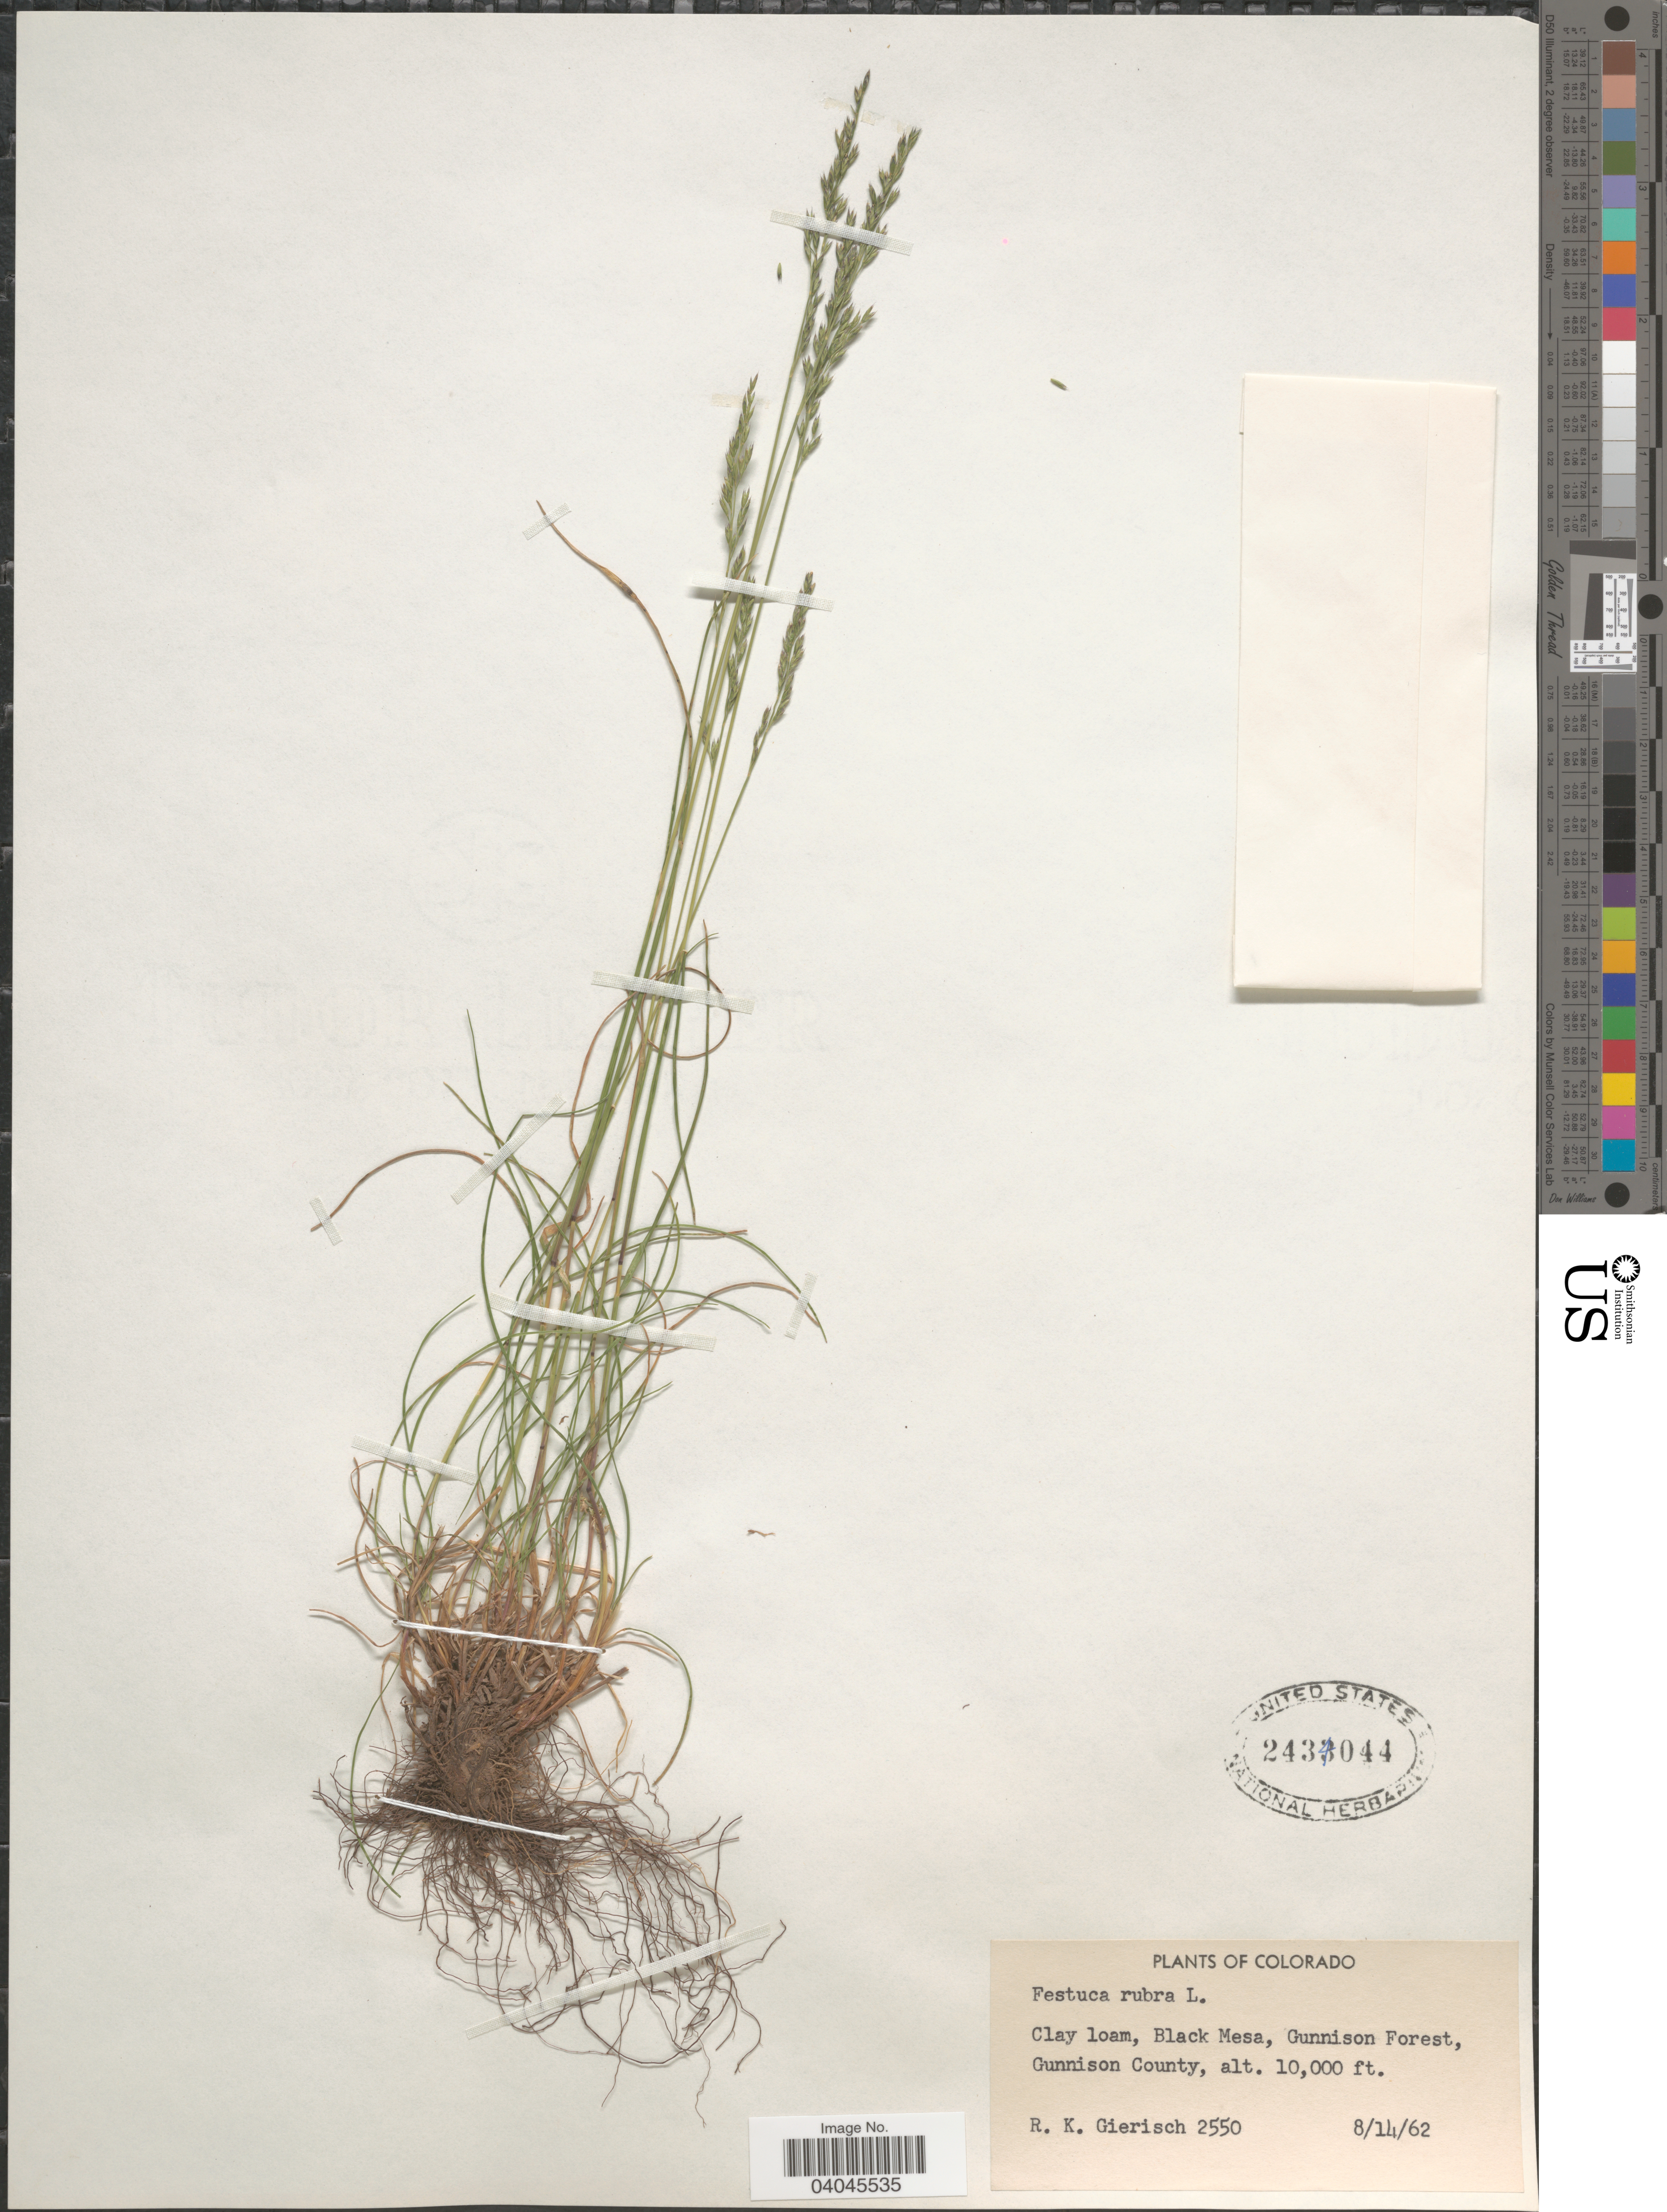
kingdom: Plantae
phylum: Tracheophyta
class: Liliopsida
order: Poales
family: Poaceae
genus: Festuca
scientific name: Festuca rubra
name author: L.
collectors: R. Gierisch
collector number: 2550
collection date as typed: Transcribed d/m/y: 14/8/62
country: United States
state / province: Colorado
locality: Black Mesa, Gunnison Forest, Gunnison County.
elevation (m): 3048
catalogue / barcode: US 2434044